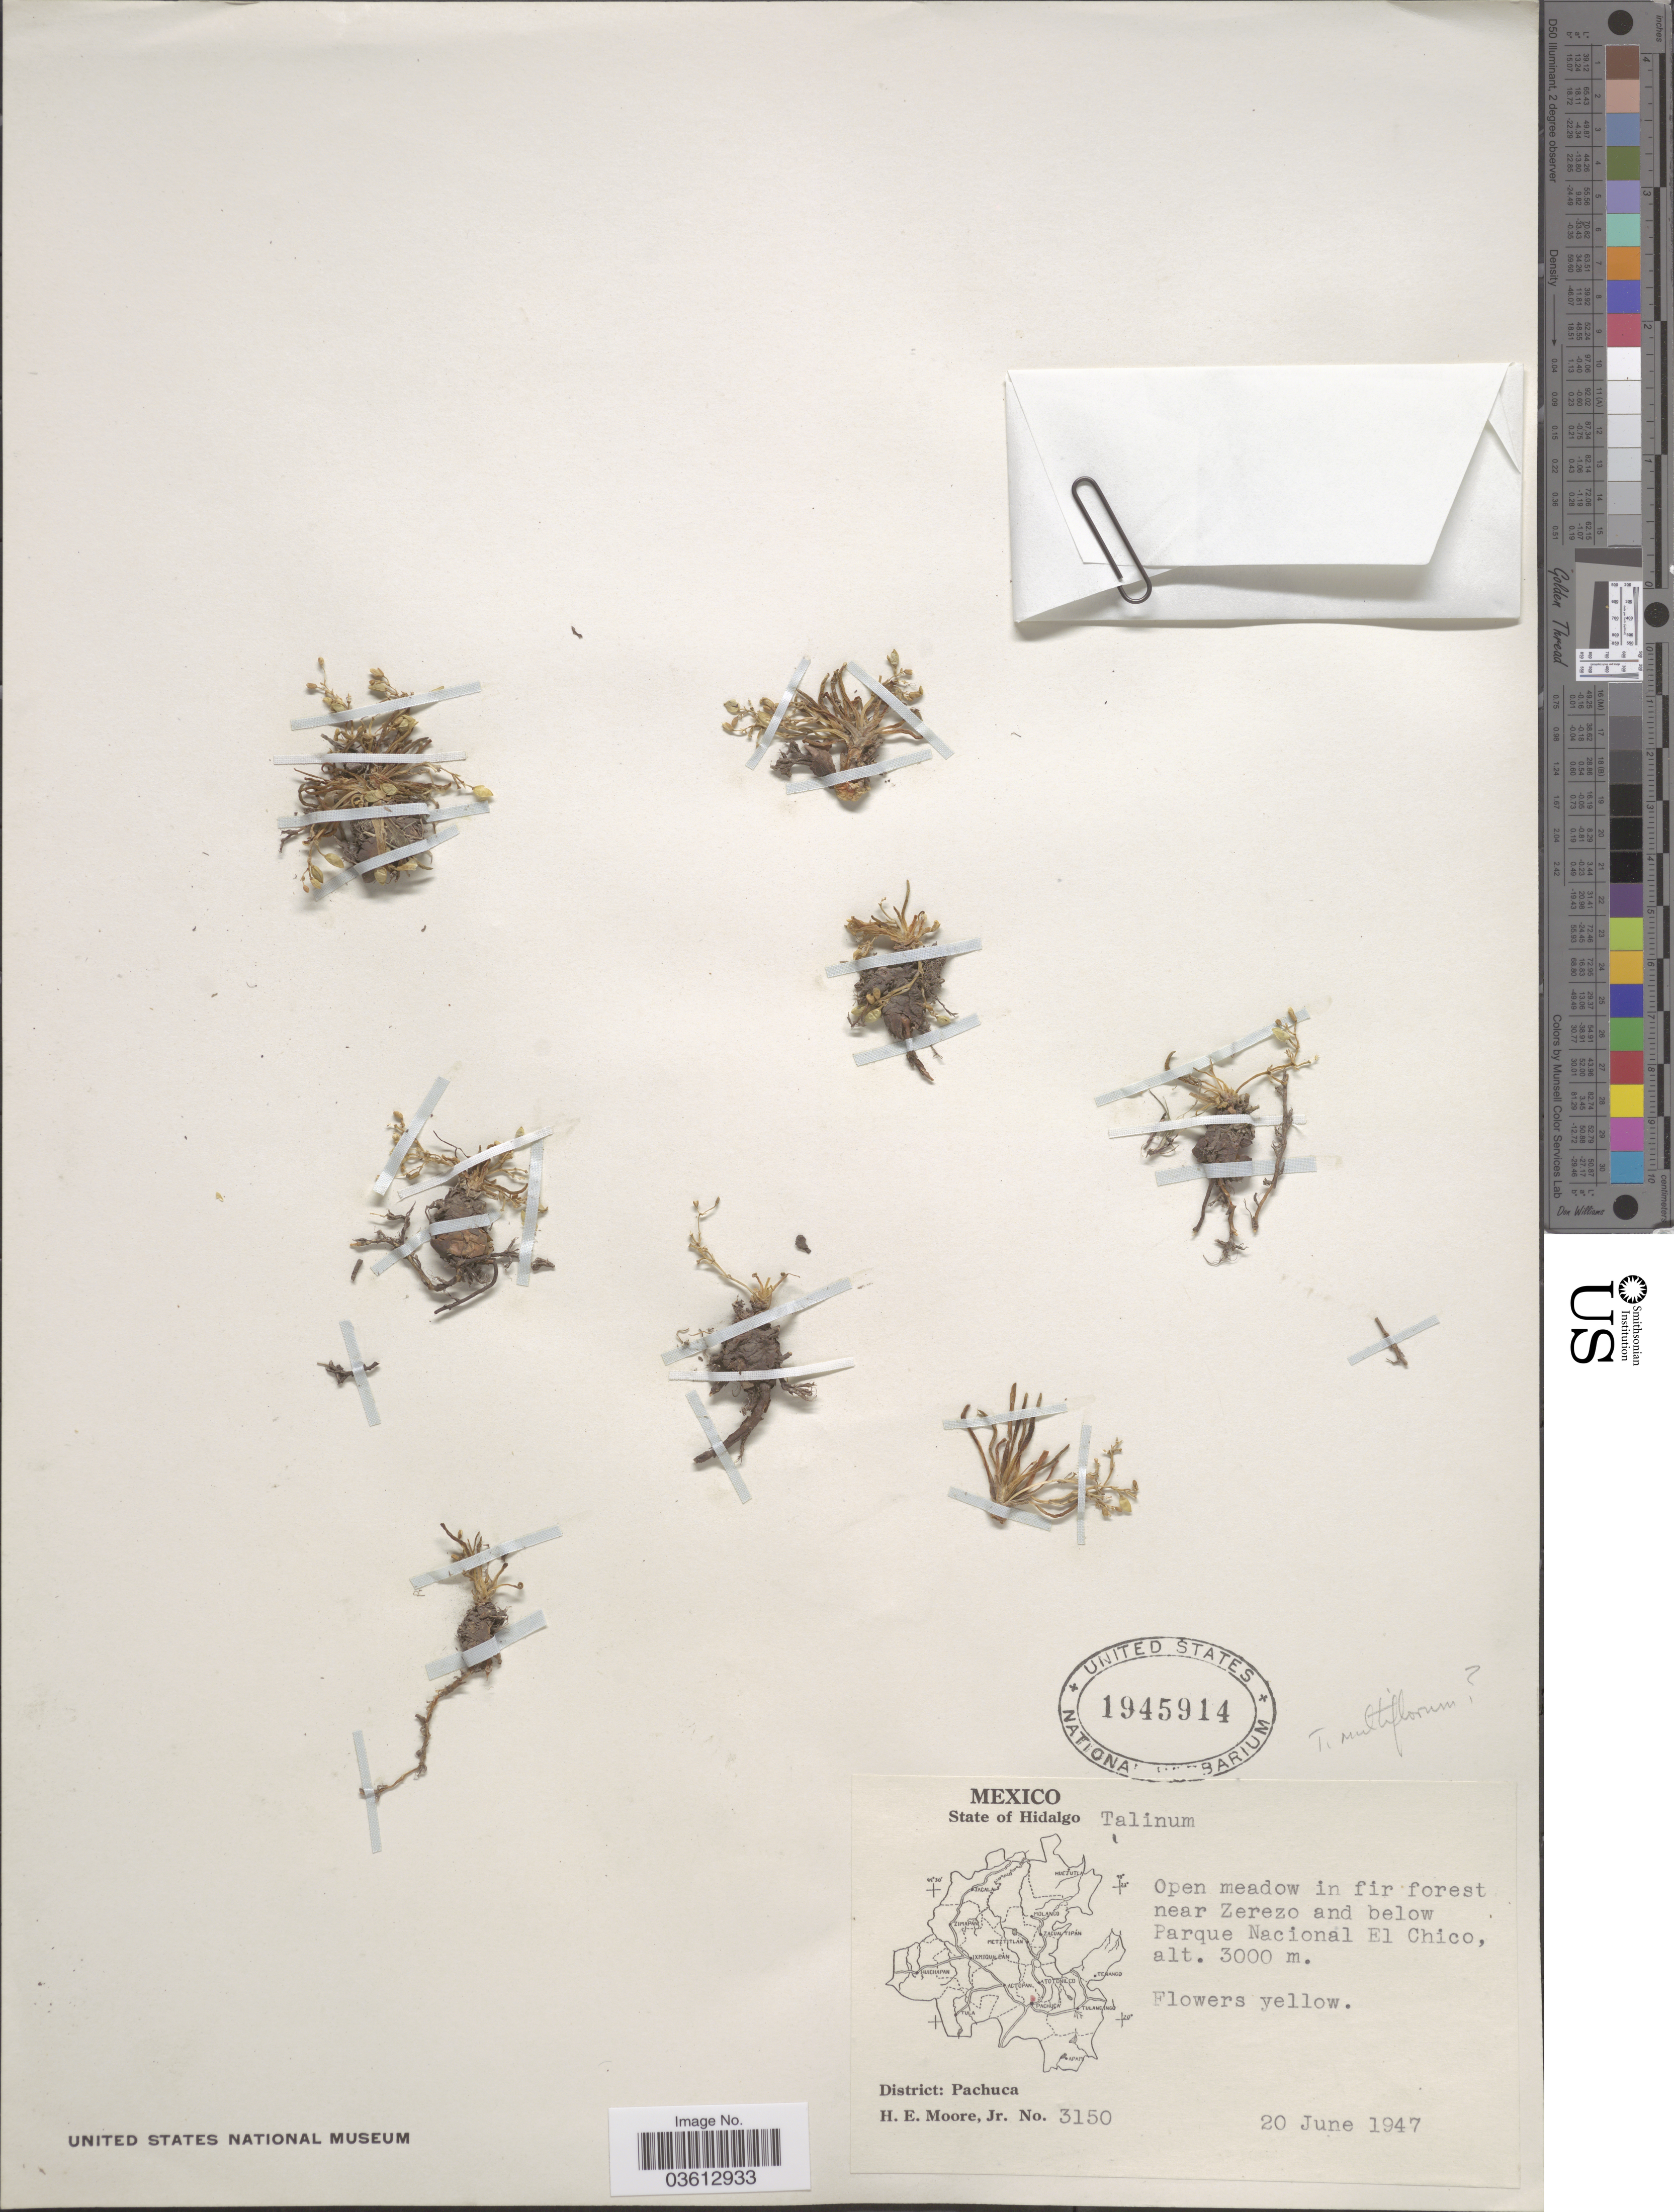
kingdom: Plantae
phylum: Tracheophyta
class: Magnoliopsida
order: Caryophyllales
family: Talinaceae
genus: Talinum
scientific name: Talinum sp.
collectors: H. Moore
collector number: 3150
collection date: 1947-06-20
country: Mexico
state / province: Hidalgo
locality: Near Zerezo and below Parque Nacional El Chico.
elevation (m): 3000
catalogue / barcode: US 1945914